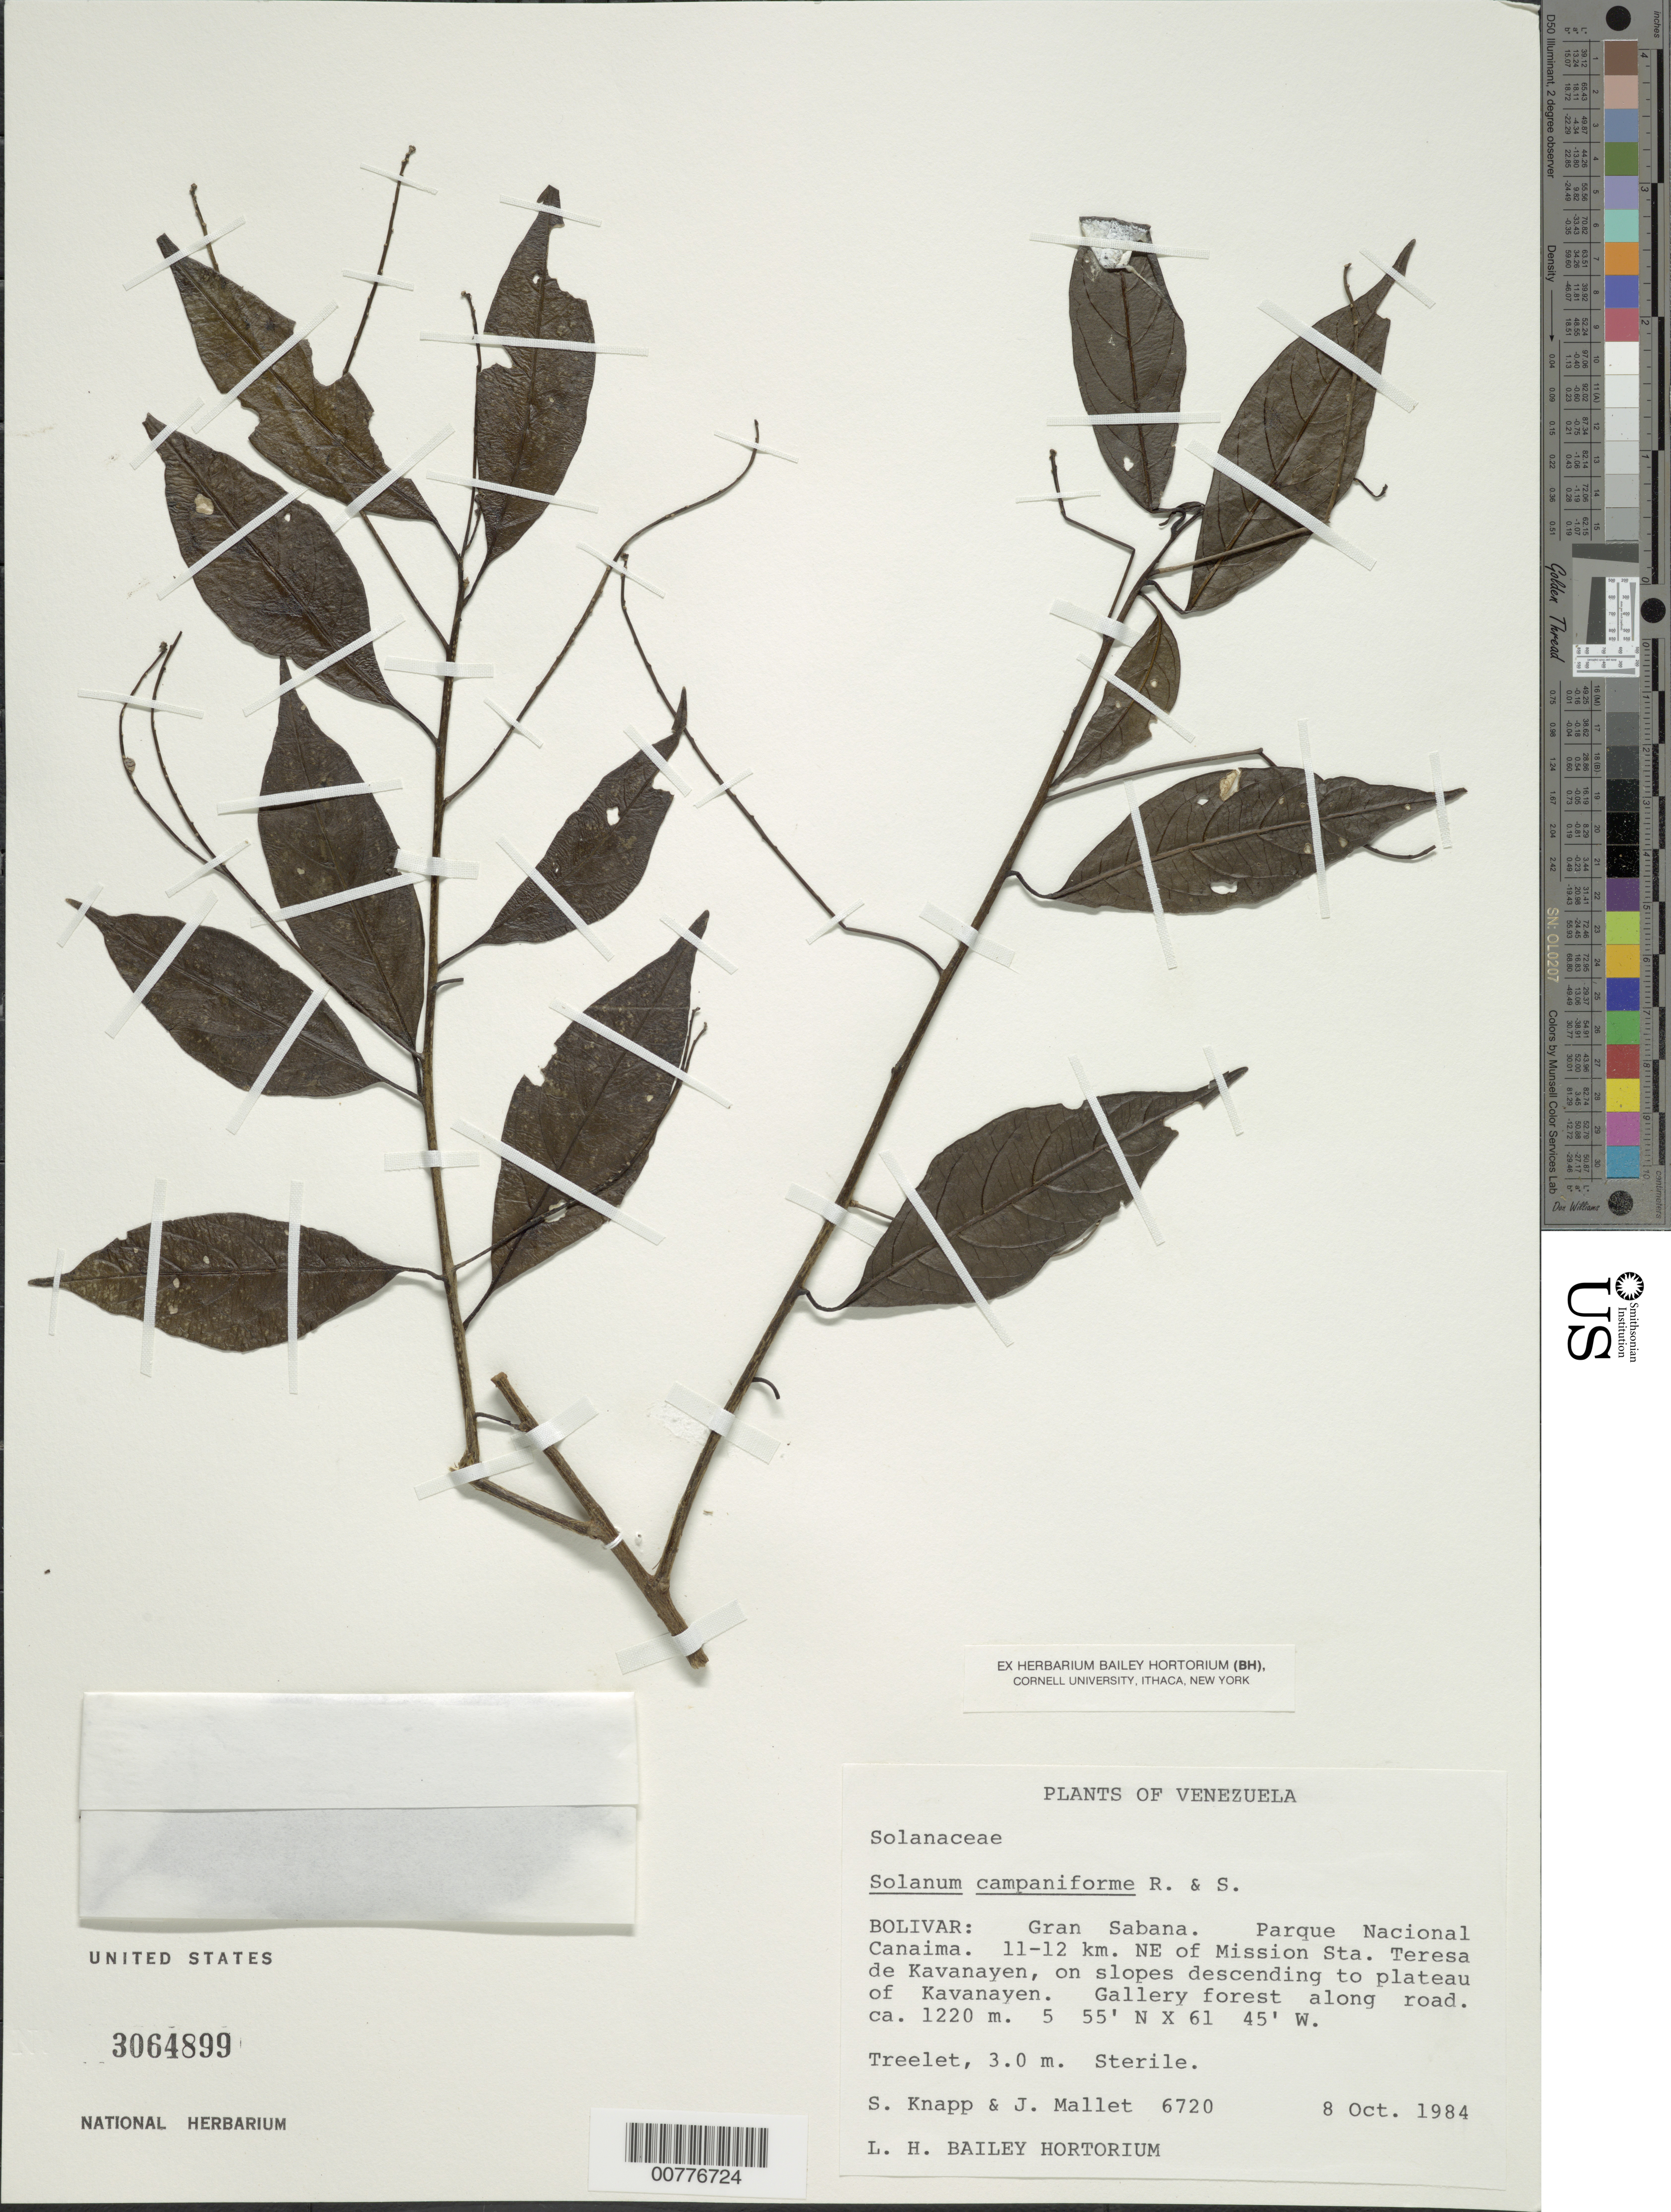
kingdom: Plantae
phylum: Tracheophyta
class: Magnoliopsida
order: Solanales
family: Solanaceae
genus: Solanum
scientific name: Solanum campaniforme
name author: Roem. & Schult.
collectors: S. Knapp & J. Mallet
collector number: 6720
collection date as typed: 10 Oct 1984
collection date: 1984-10-10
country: Venezuela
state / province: Bolívar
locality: Gran Sabana, Parque Nacional Canaima, 11-12 km NE of Mission Sta. Teresa de Kavanayen, slopes to Kavanayen plateau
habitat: gallery forest along road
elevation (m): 1220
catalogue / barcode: US 3064899